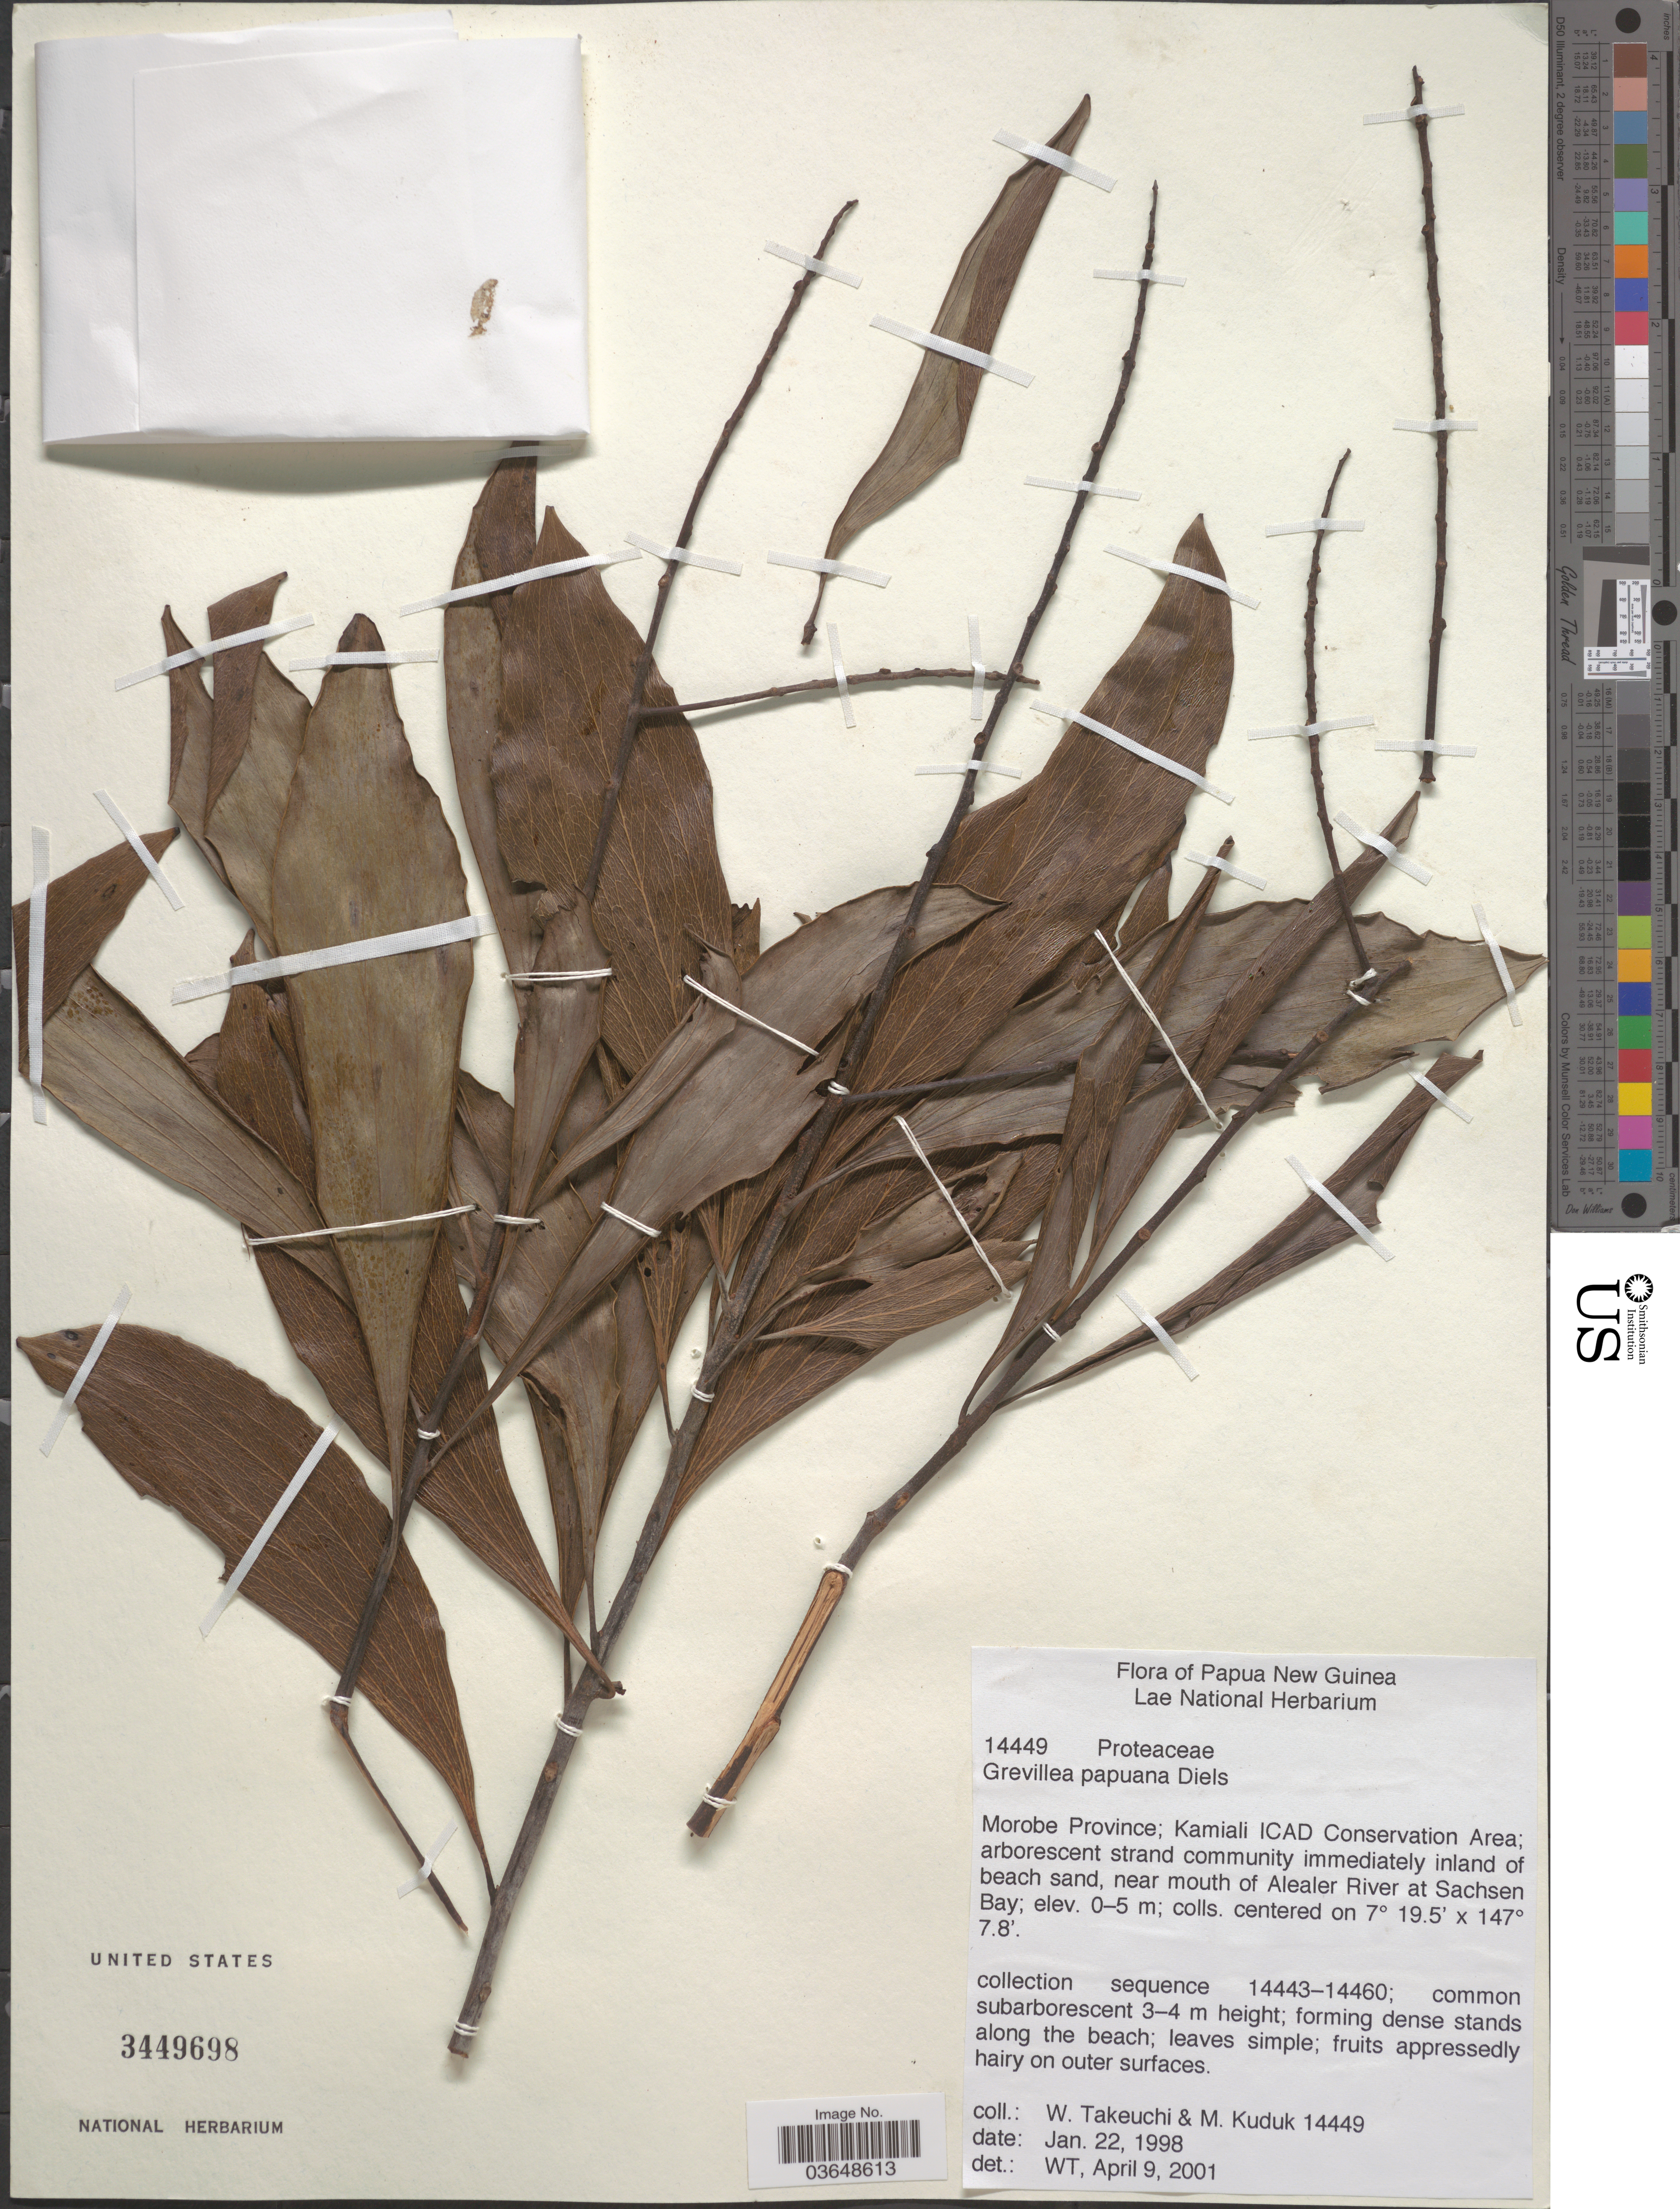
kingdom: Plantae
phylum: Tracheophyta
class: Magnoliopsida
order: Proteales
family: Proteaceae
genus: Grevillea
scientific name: Grevillea papuana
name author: Diels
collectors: W. Takeuchi & M. Kuduk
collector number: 14449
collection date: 1998-01-22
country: Papua New Guinea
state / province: Morobe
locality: Kamiali ICAD Conservation Area; arborescent strand community immediately inland of beach sand, near mouth of Alealer River at Sachsen Bay.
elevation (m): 0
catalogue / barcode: US 3449698